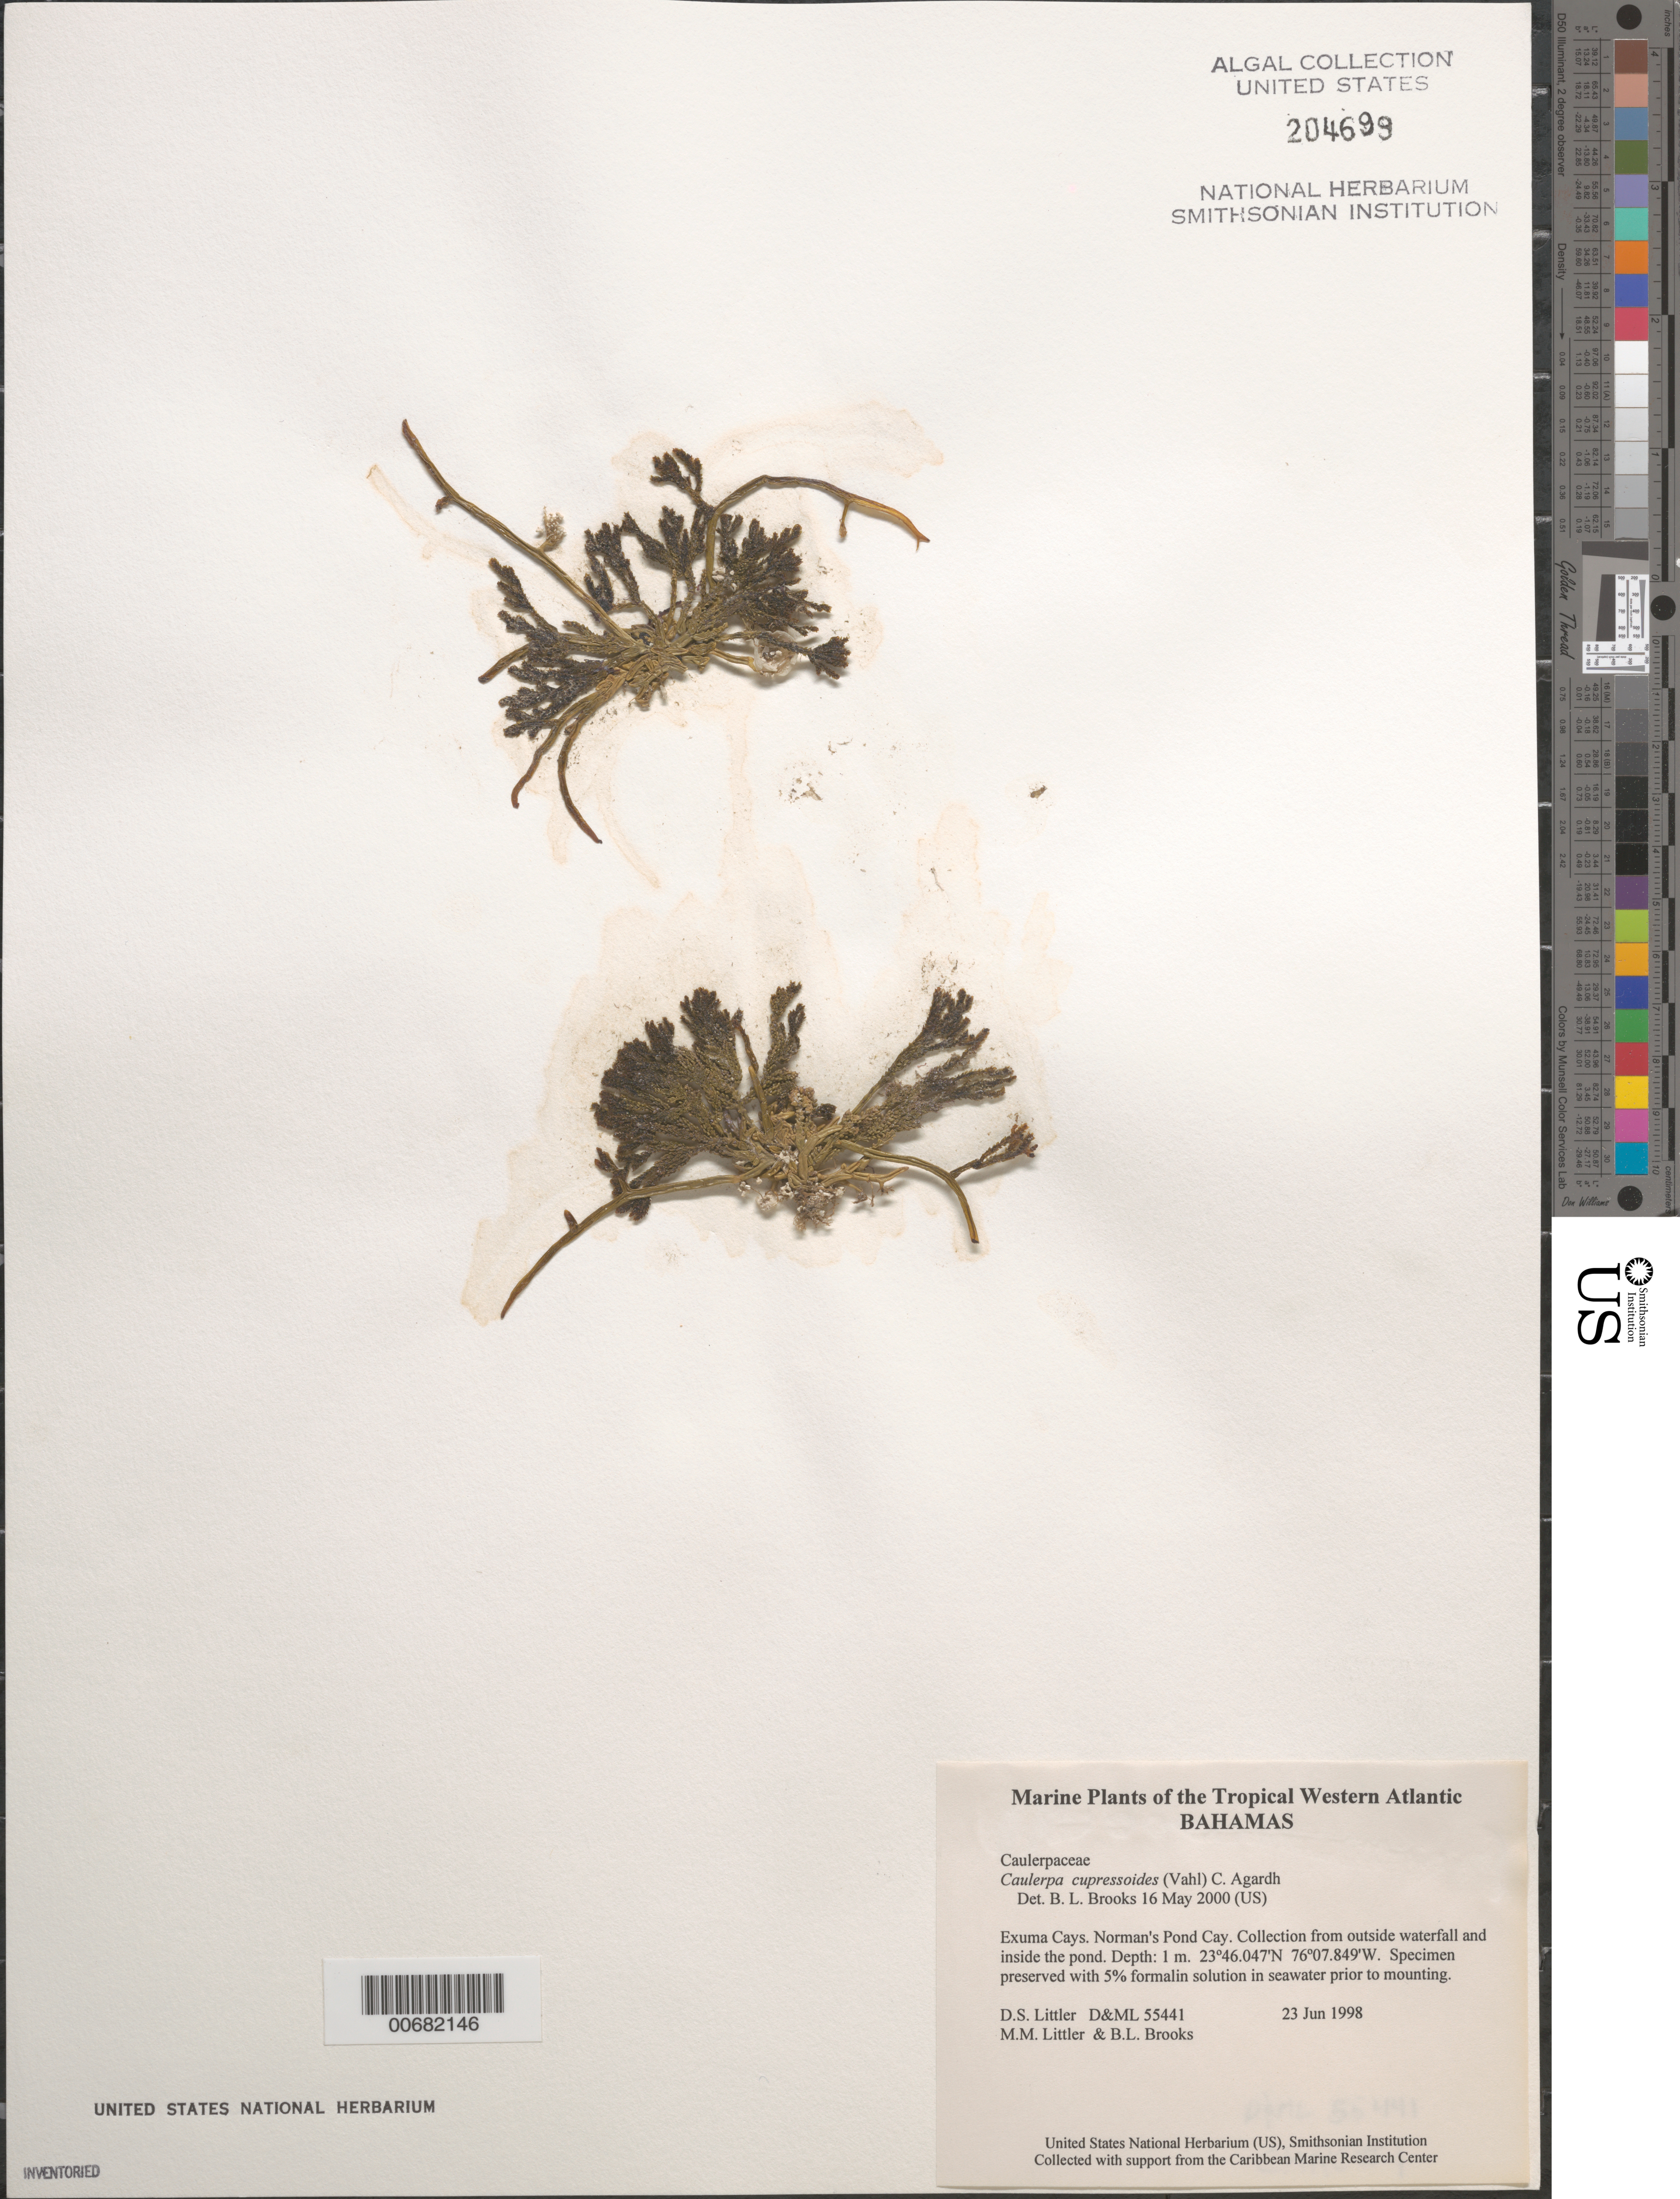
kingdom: Plantae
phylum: Chlorophyta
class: Ulvophyceae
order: Bryopsidales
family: Caulerpaceae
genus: Caulerpa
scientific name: Caulerpa cupressoides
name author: (Vahl) C. Agardh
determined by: Brooks, B. L., (BOT), Smithsonian Institution - National Museum of Natural History (UNITED STATES)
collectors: D. S. Littler, M. M. Littler & B. Brooks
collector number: D&ML 55441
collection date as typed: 23 Jun 1998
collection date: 1998-06-23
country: Bahamas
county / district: Exuma District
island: Norman's Pond Cay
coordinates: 23 46.047' N, 76 07.849' W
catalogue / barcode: US 204699